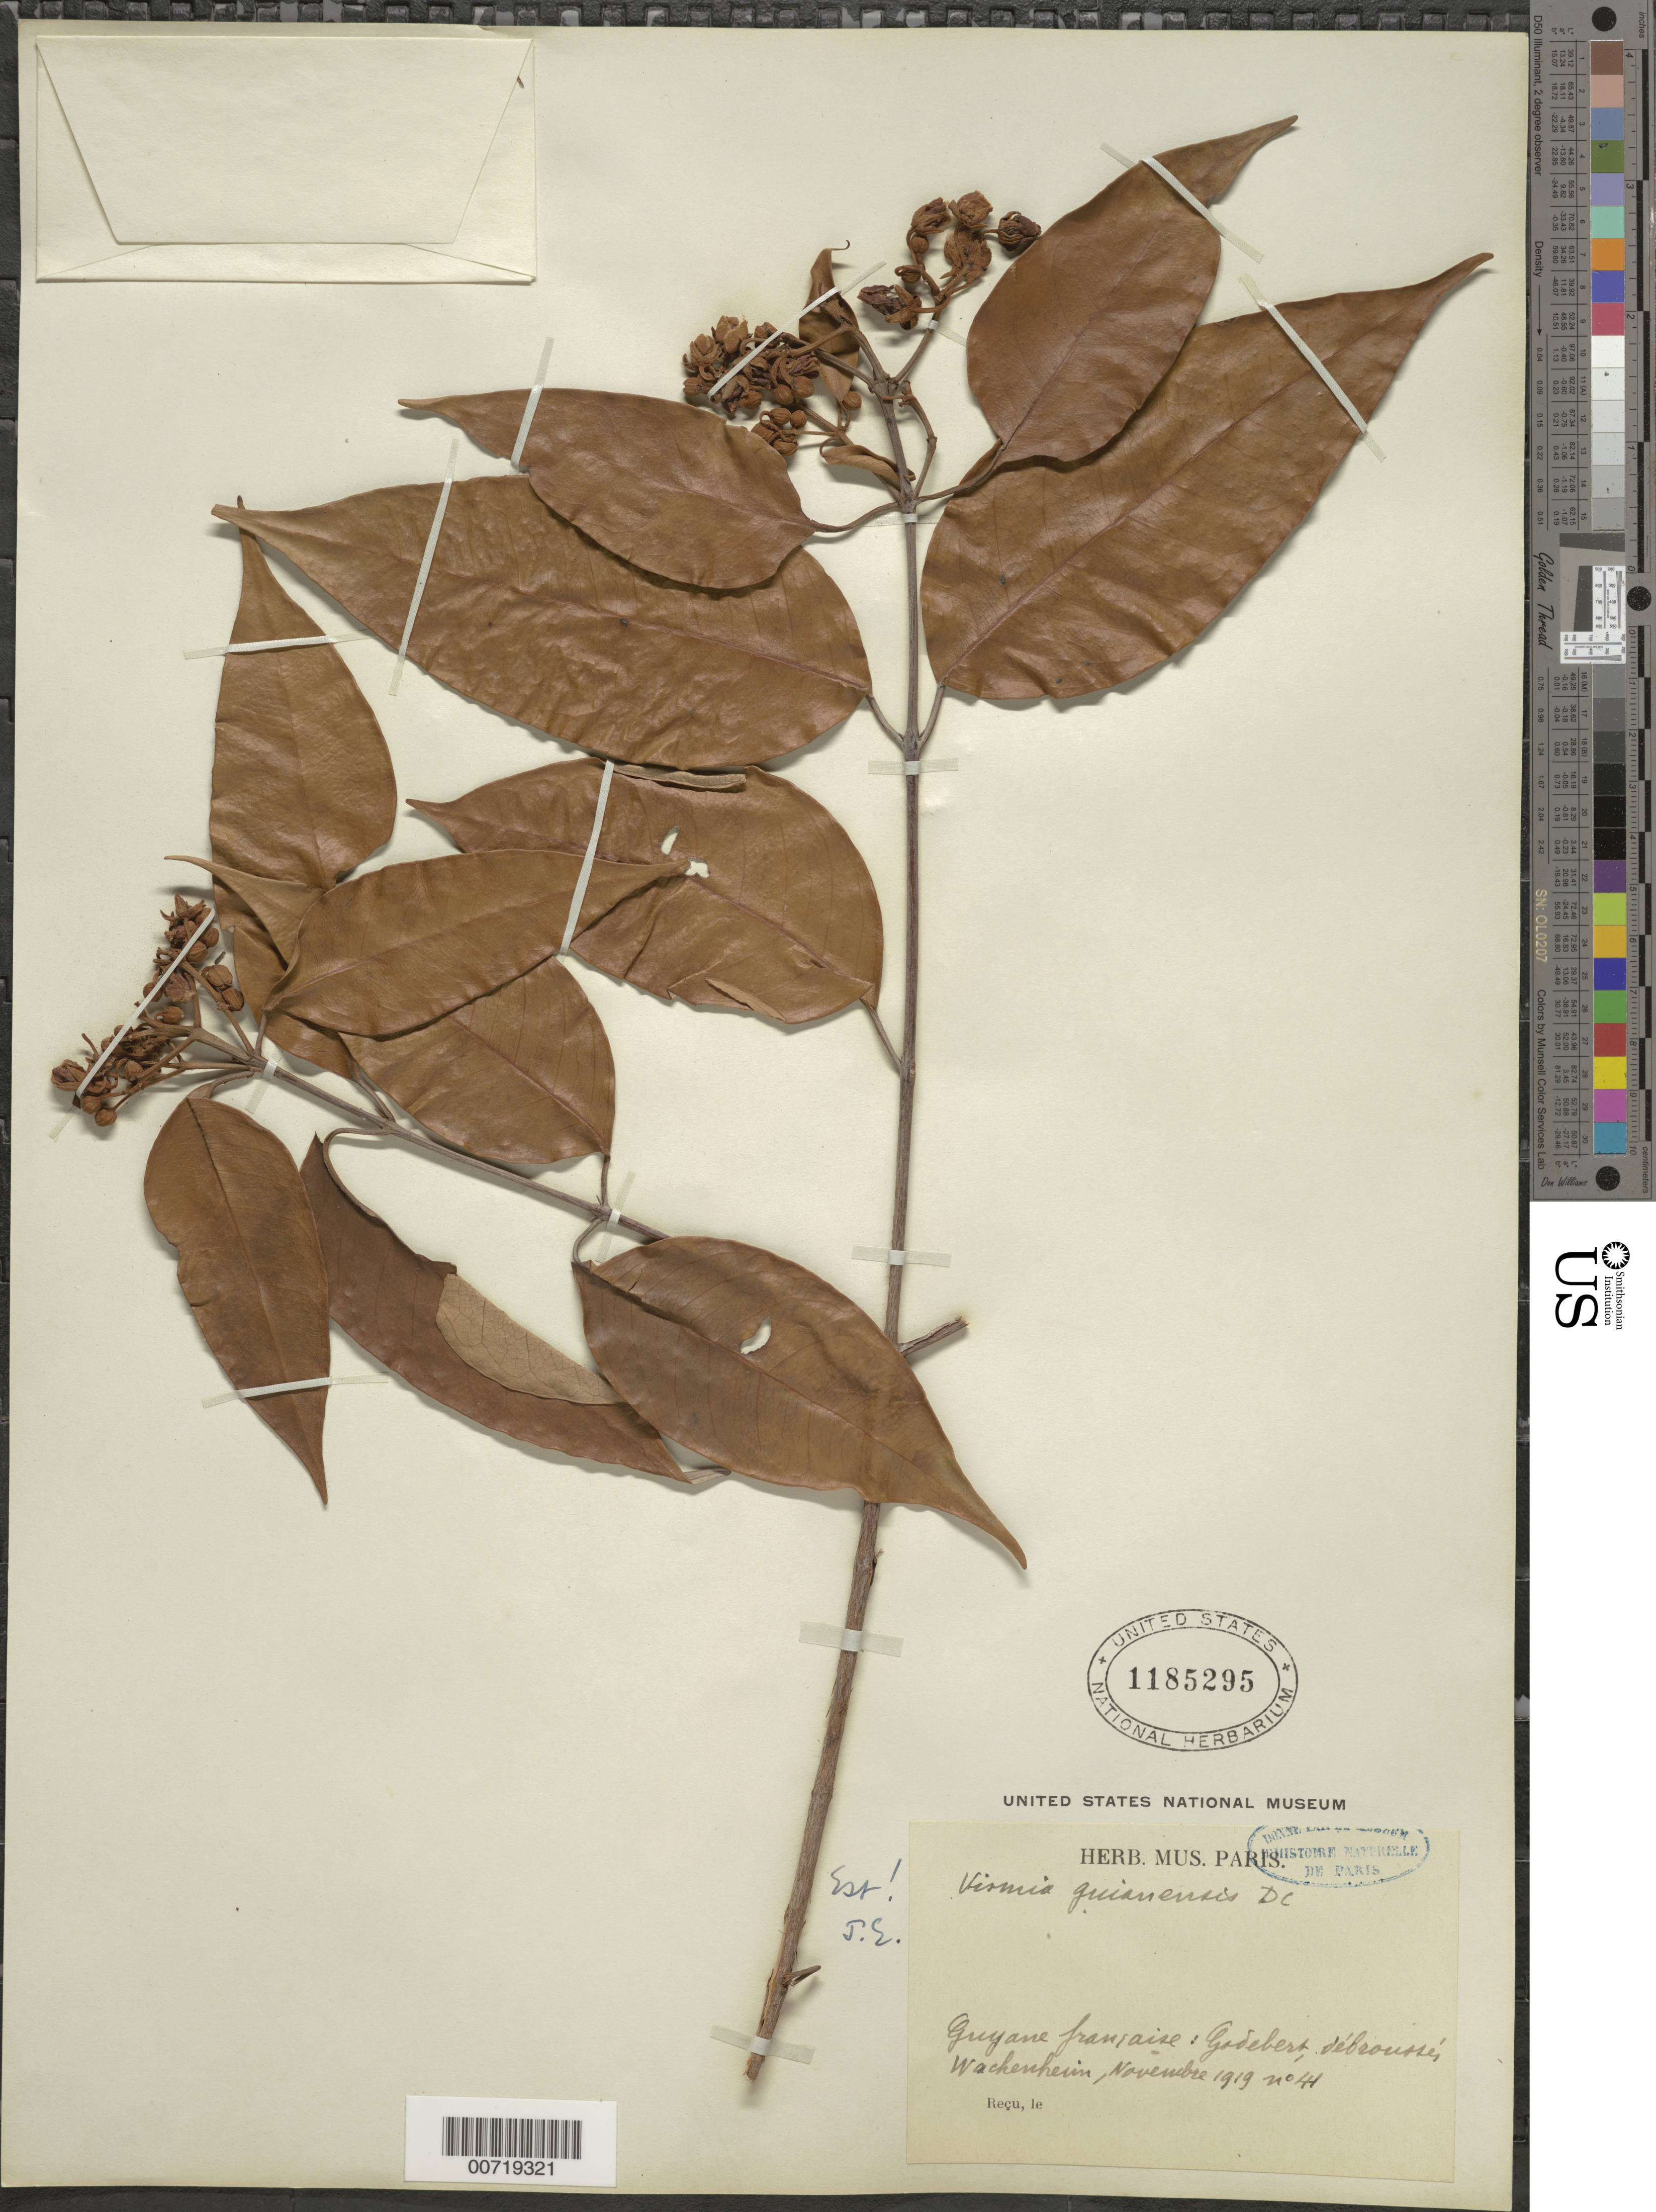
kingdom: Plantae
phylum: Tracheophyta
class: Magnoliopsida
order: Malpighiales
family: Hypericaceae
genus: Vismia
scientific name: Vismia guianensis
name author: (Aubl.) Pers.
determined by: Ewan, J. A.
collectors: G. Wachenheim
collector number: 44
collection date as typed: Nov-19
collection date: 1919-11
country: French Guiana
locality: Godebert, Débroussés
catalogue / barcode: US 1185295